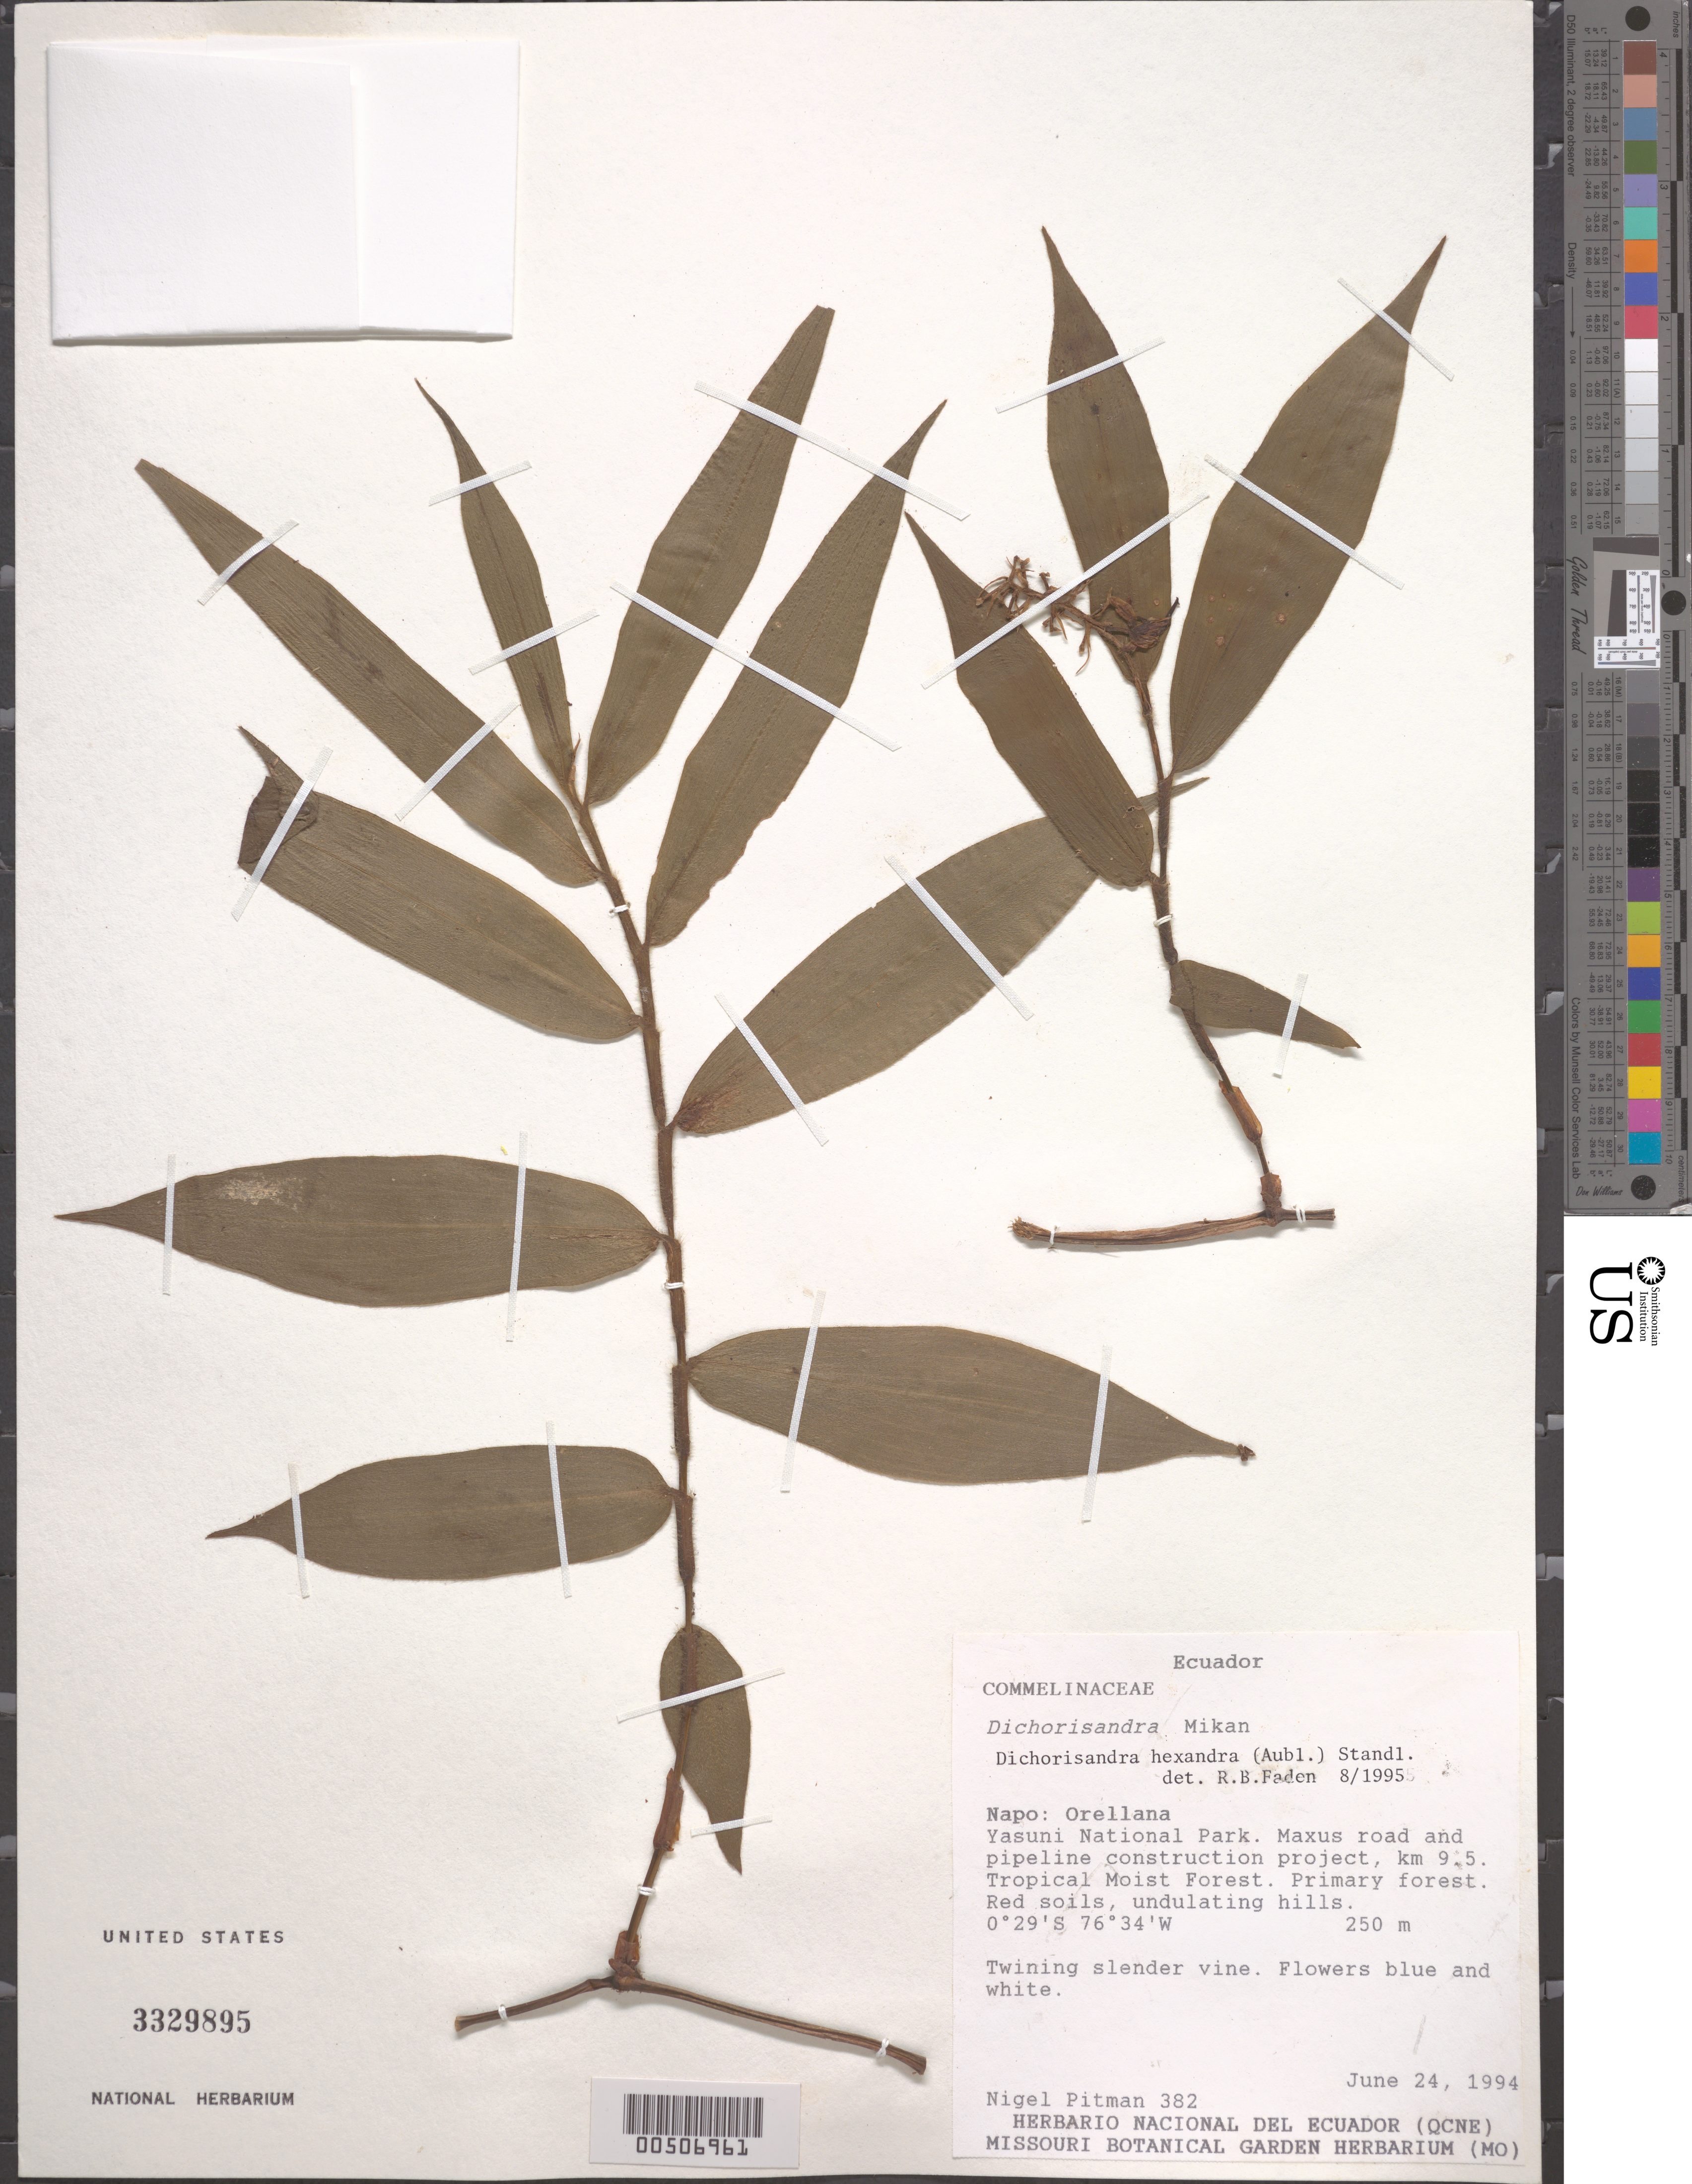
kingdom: Plantae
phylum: Tracheophyta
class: Liliopsida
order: Commelinales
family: Commelinaceae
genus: Dichorisandra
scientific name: Dichorisandra hexandra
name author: (Aubl.) Standl.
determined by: Faden, Robert B., (US), Smithsonian Institution - National Museum of Natural History (UNITED STATES)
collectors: N. Pitman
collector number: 382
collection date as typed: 24 Jun 1994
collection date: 1994-06-24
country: Ecuador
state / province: Napo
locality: Orellana, yasuni National Park, tripical moist forest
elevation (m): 250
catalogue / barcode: US 3329895